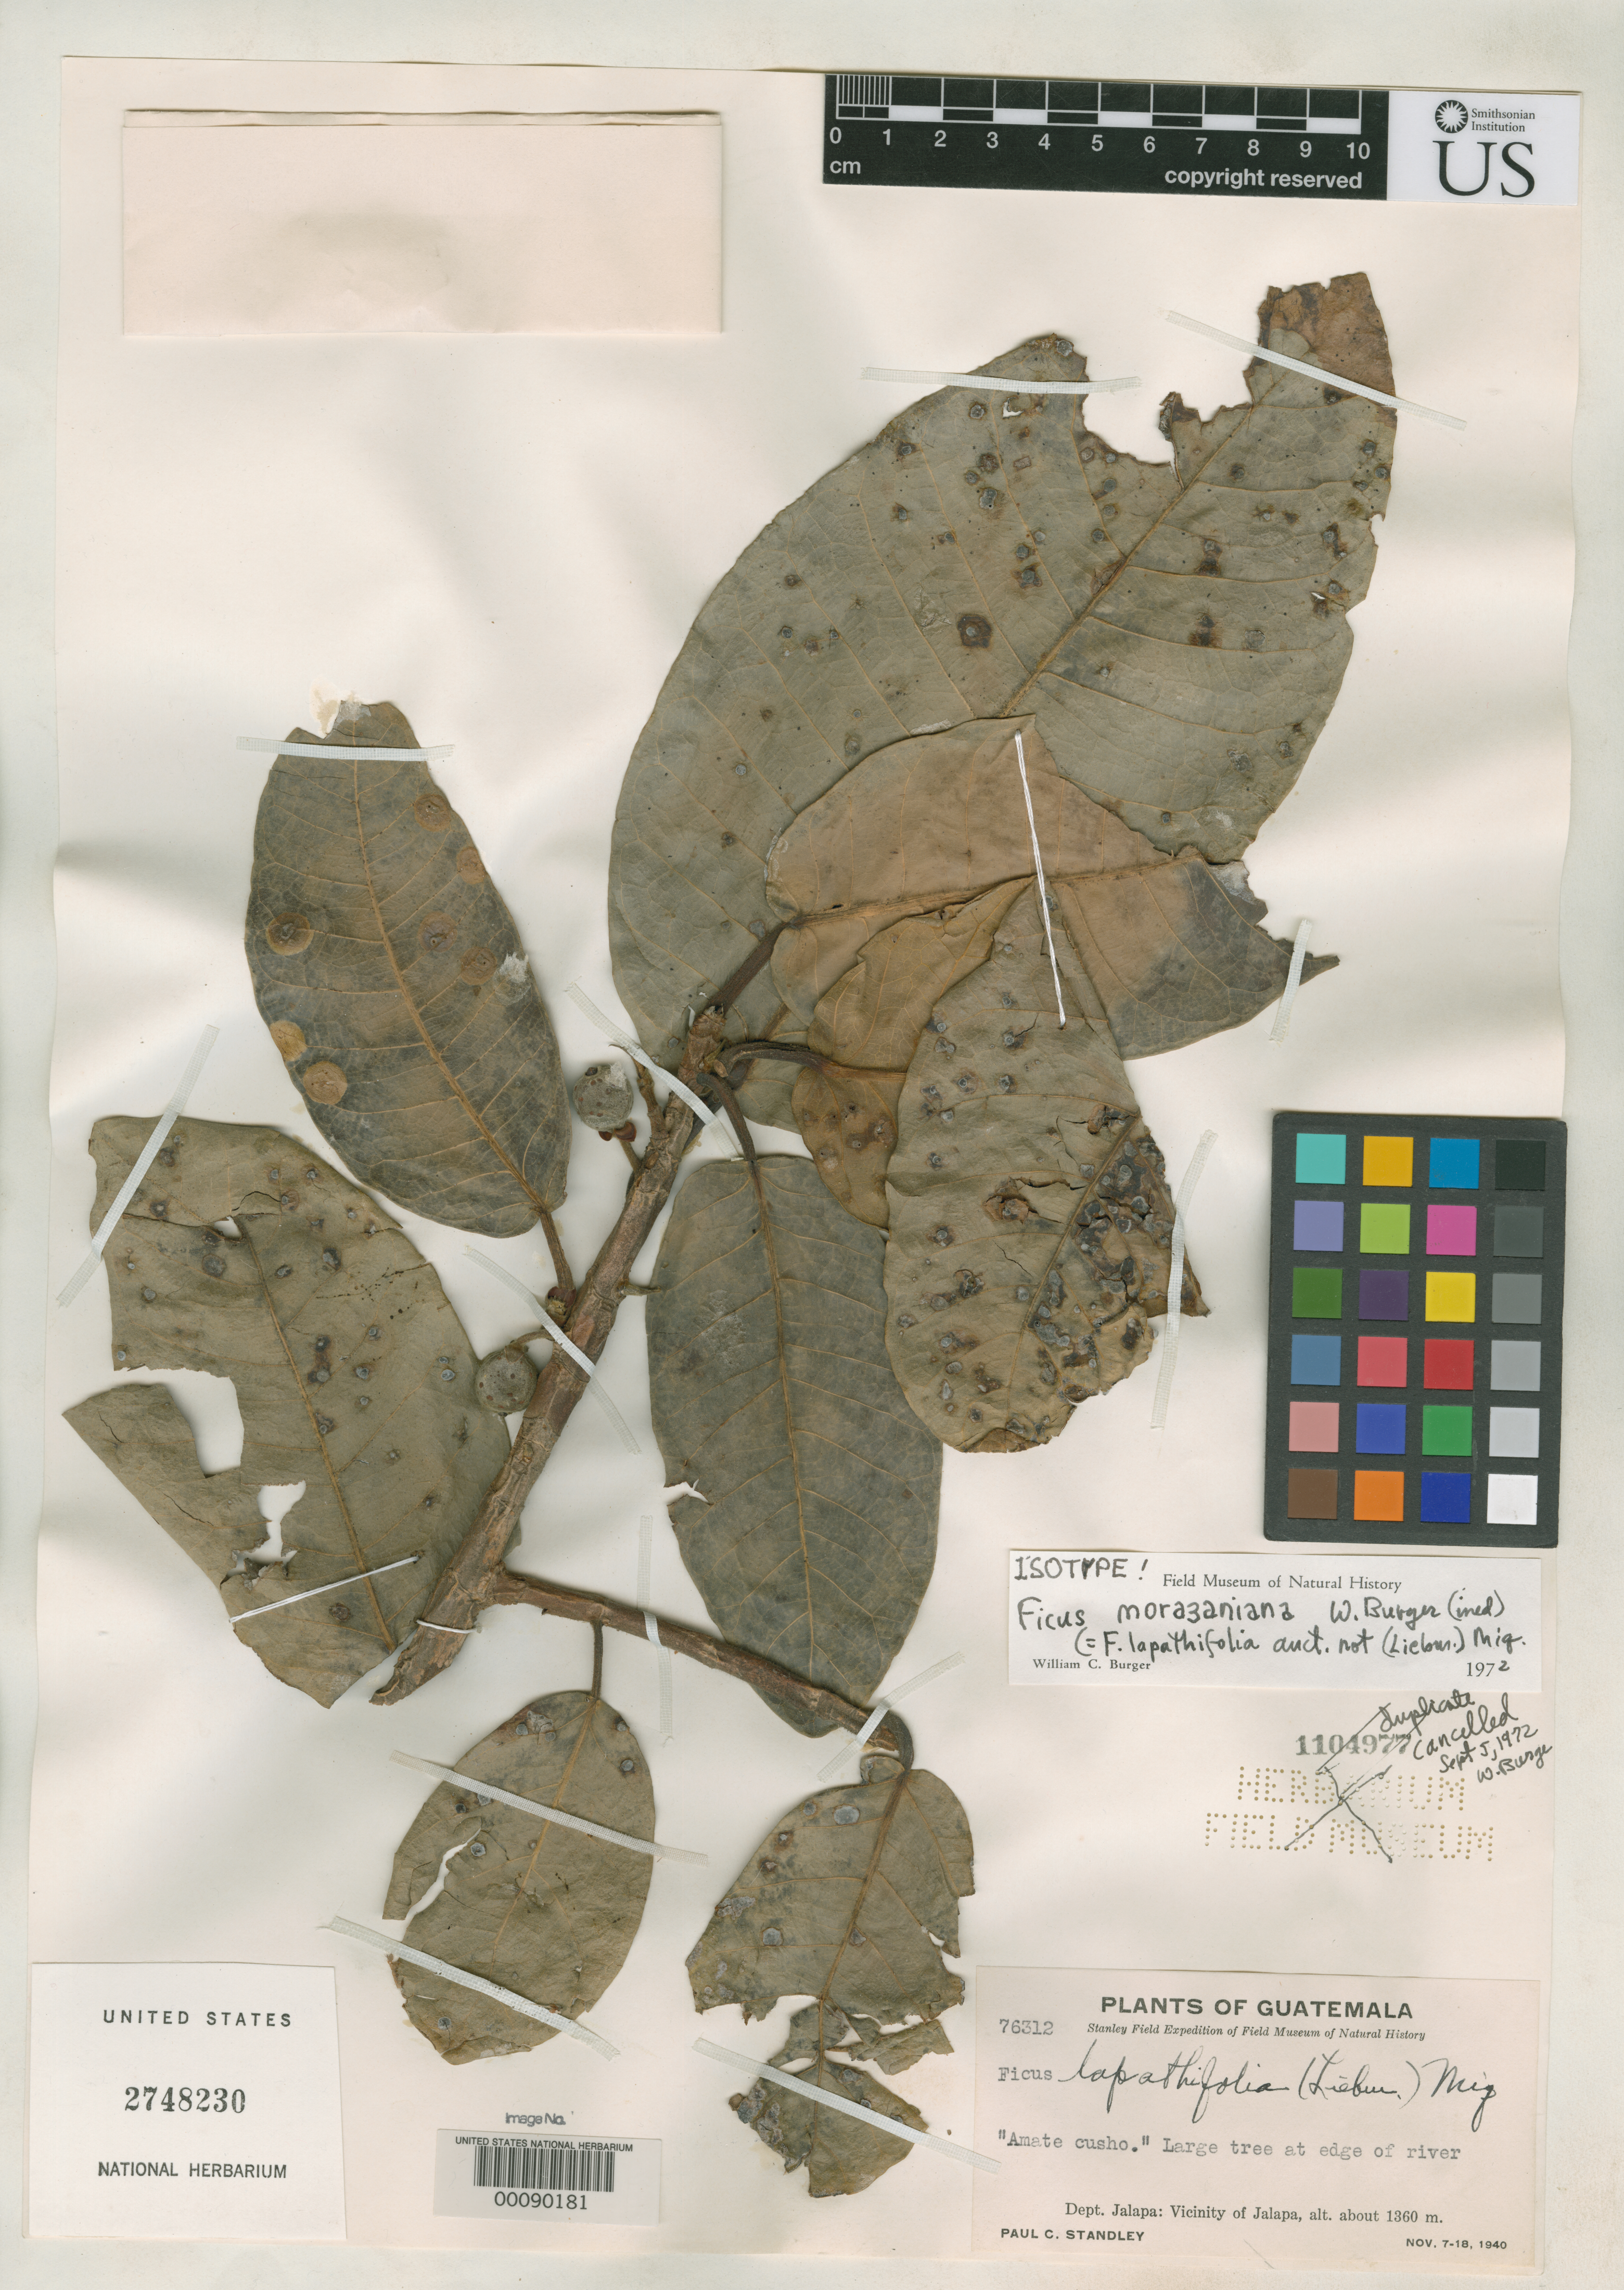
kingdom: Plantae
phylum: Tracheophyta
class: Magnoliopsida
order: Rosales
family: Moraceae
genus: Ficus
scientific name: Ficus morazaniana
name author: W.C. Burger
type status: Isotype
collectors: P. C. Standley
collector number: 76312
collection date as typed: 07 Nov 1940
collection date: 1940-11-07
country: Guatemala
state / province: Jalapa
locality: Near Jalapa.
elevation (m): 1360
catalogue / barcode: US 2748230